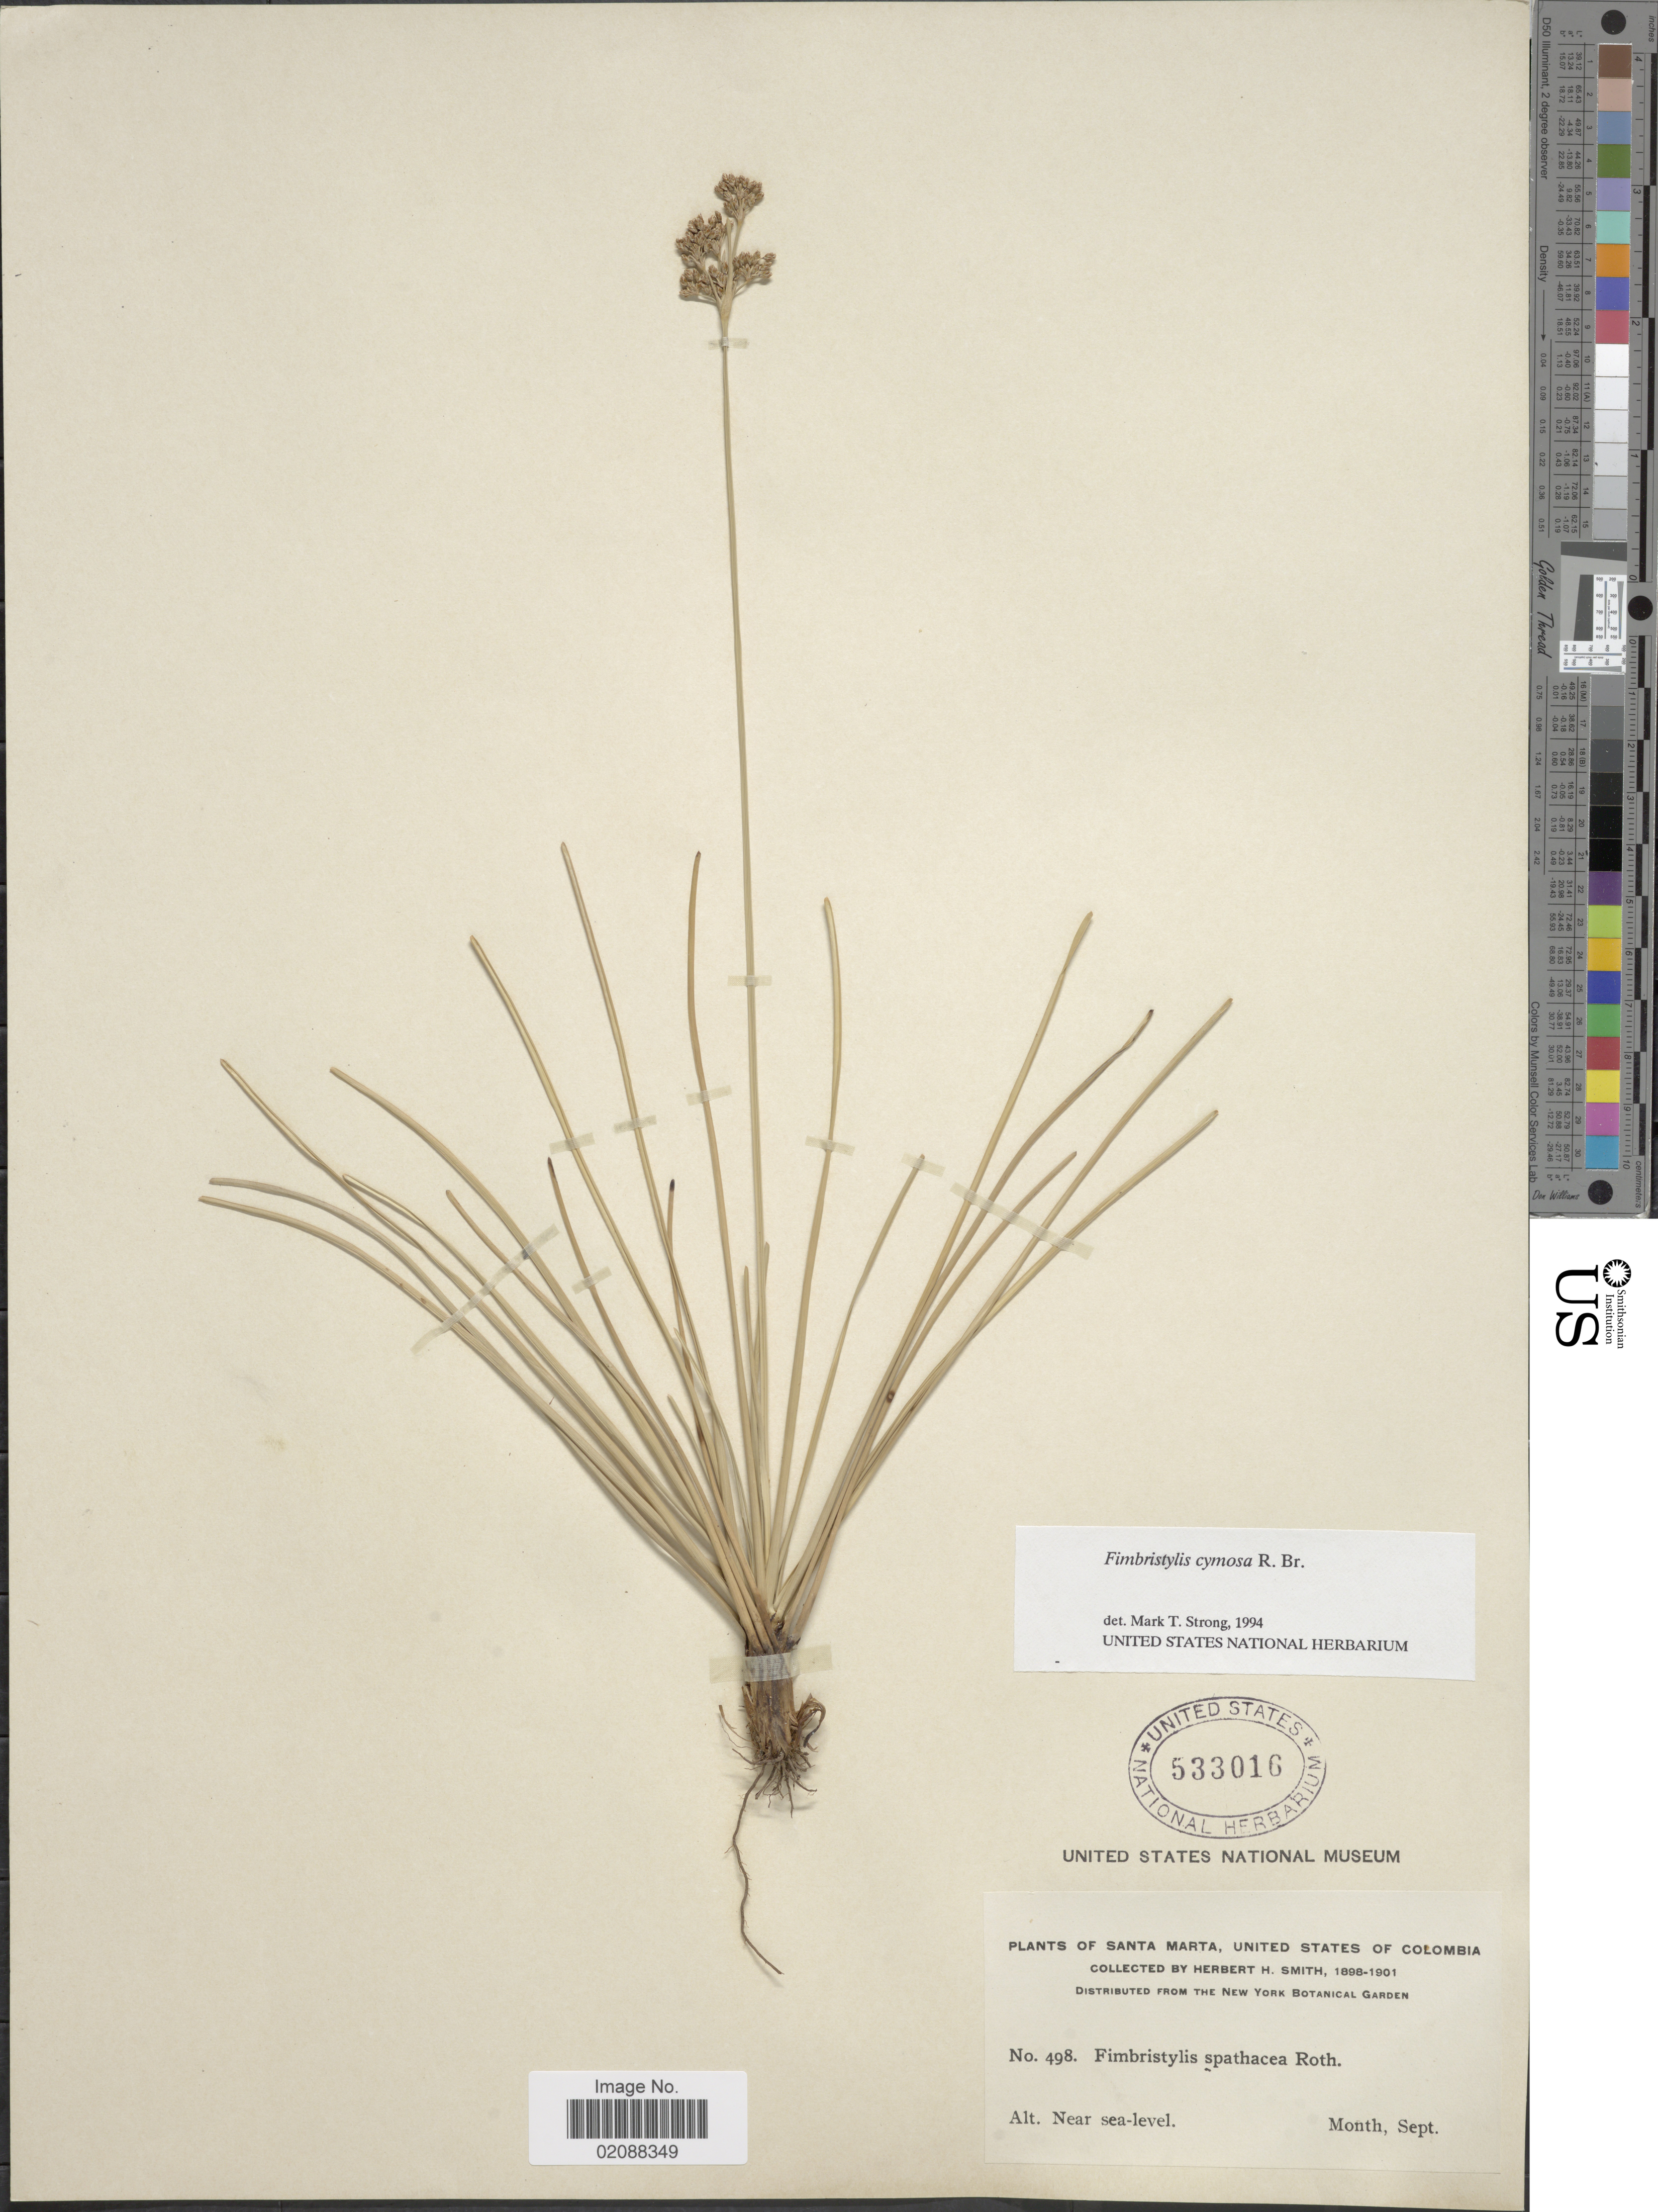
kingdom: Plantae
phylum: Tracheophyta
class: Liliopsida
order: Poales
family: Cyperaceae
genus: Fimbristylis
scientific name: Fimbristylis cymosa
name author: R. Br.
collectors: Herbert H. Smith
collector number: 498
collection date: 1898-09/1901-09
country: Colombia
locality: Santa Marta, United States of Columbia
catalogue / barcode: US 533016